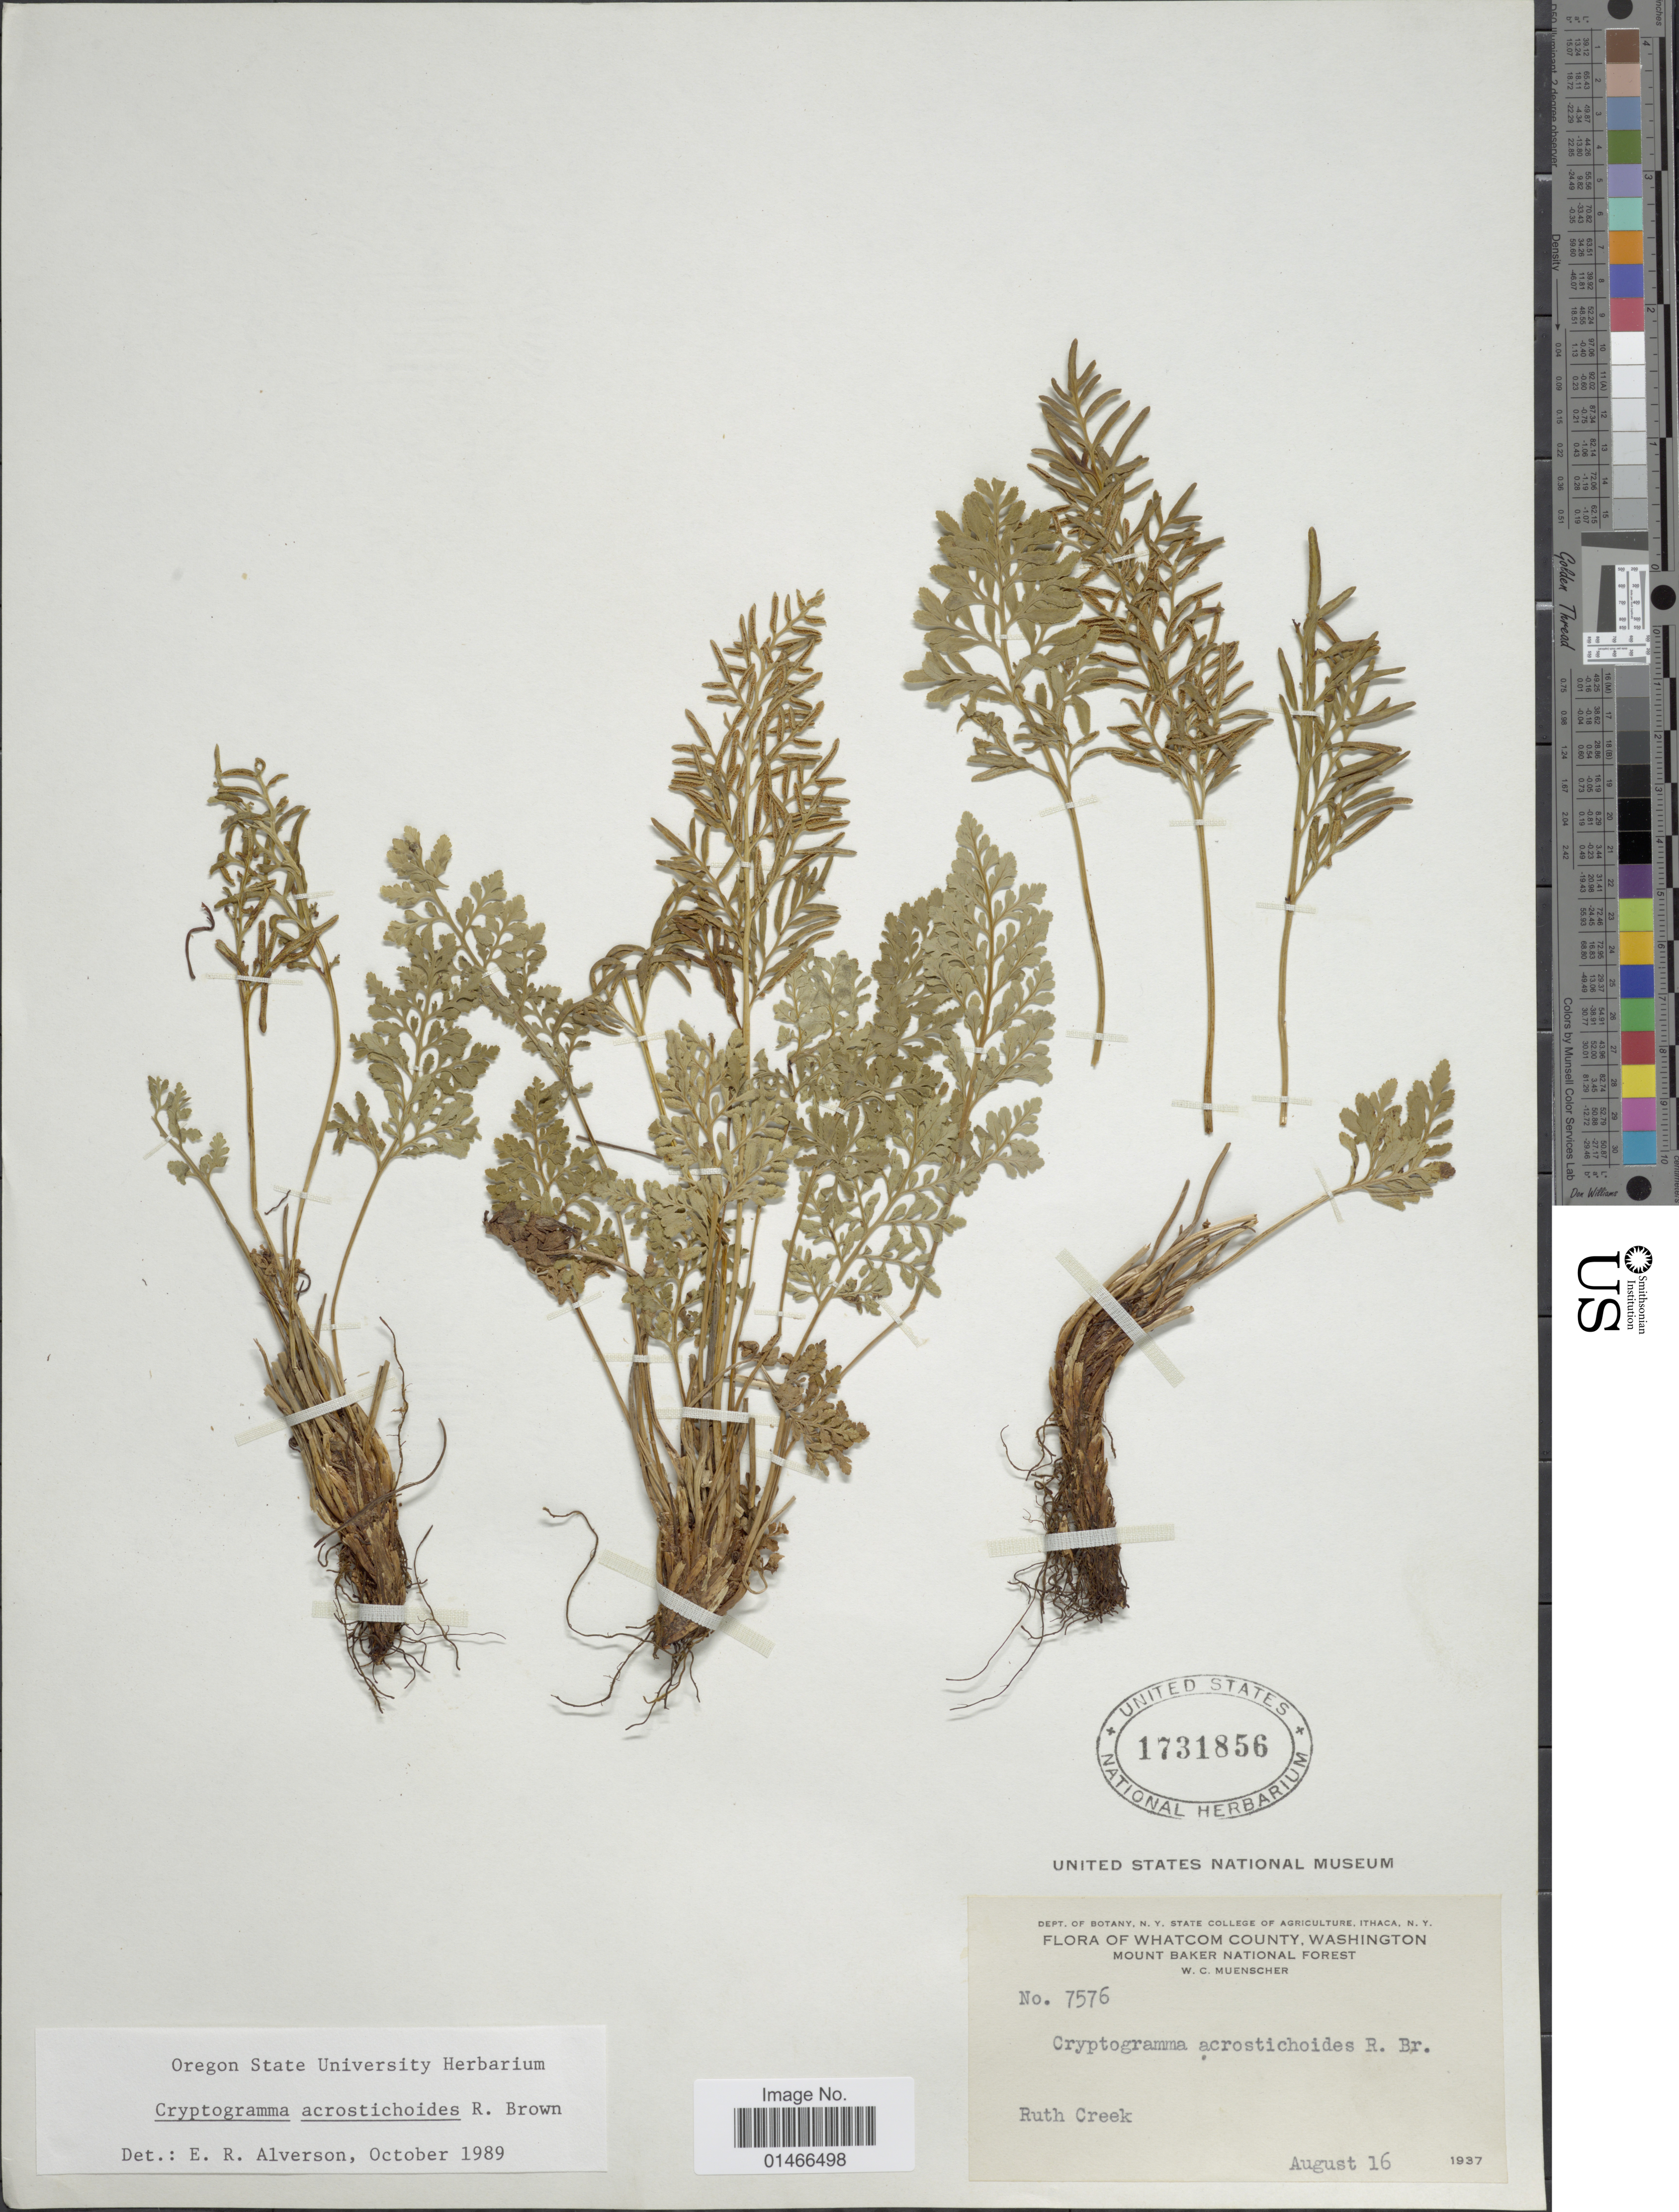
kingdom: Plantae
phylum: Tracheophyta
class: Polypodiopsida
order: Polypodiales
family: Pteridaceae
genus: Cryptogramma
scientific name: Cryptogramma acrostichoides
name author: R. Br.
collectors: W. Muenscher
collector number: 7576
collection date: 1937-08-16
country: United States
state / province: Washington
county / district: Whatcom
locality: Whatcom County. Ruth Creek. Mount Baker National Forest.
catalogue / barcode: US 1731856